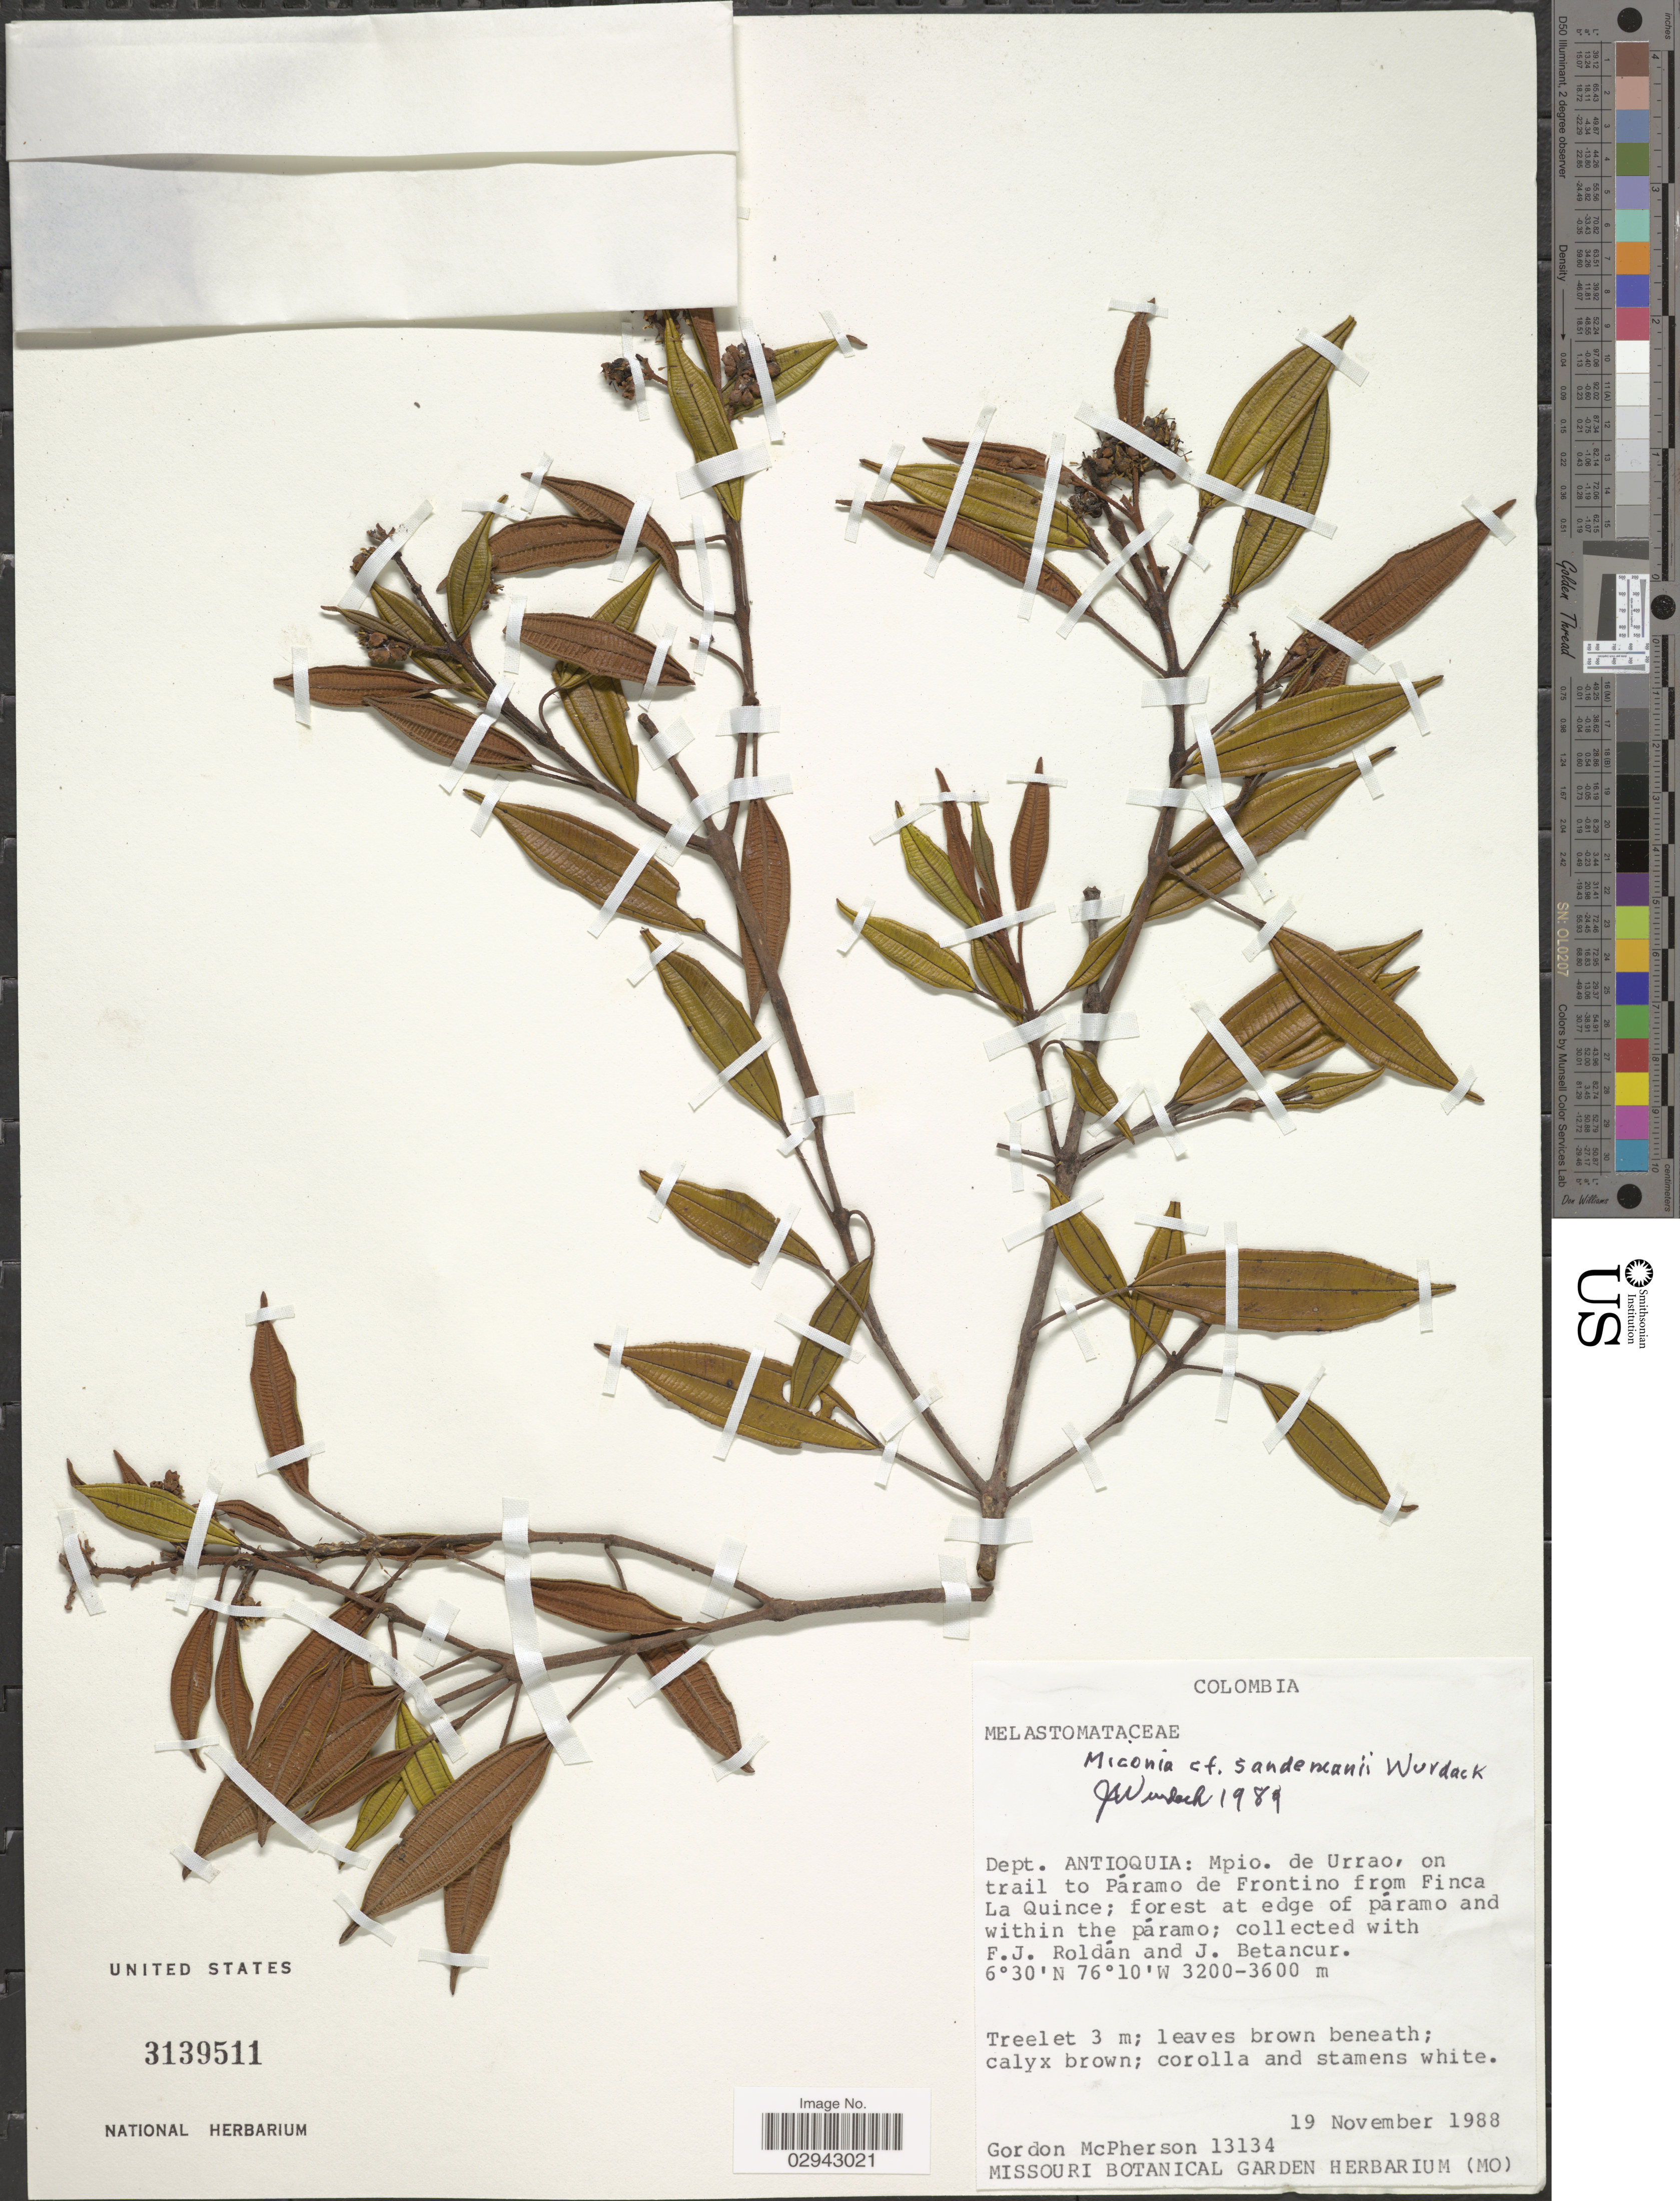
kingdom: Plantae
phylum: Tracheophyta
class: Magnoliopsida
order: Myrtales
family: Melastomataceae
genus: Miconia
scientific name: Miconia sandemanii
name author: Wurdack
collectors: G. D. McPherson, F. J. Roldán & J. Betancur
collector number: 13134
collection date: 1988-11-19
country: Colombia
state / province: Antioquia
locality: Dept. Antioquia: Mpio. de Urrao, on trail to Páramo de Frontino from Finca La Quince; forest at edge of páramo and within the páramo.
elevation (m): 3200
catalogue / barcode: US 3139511